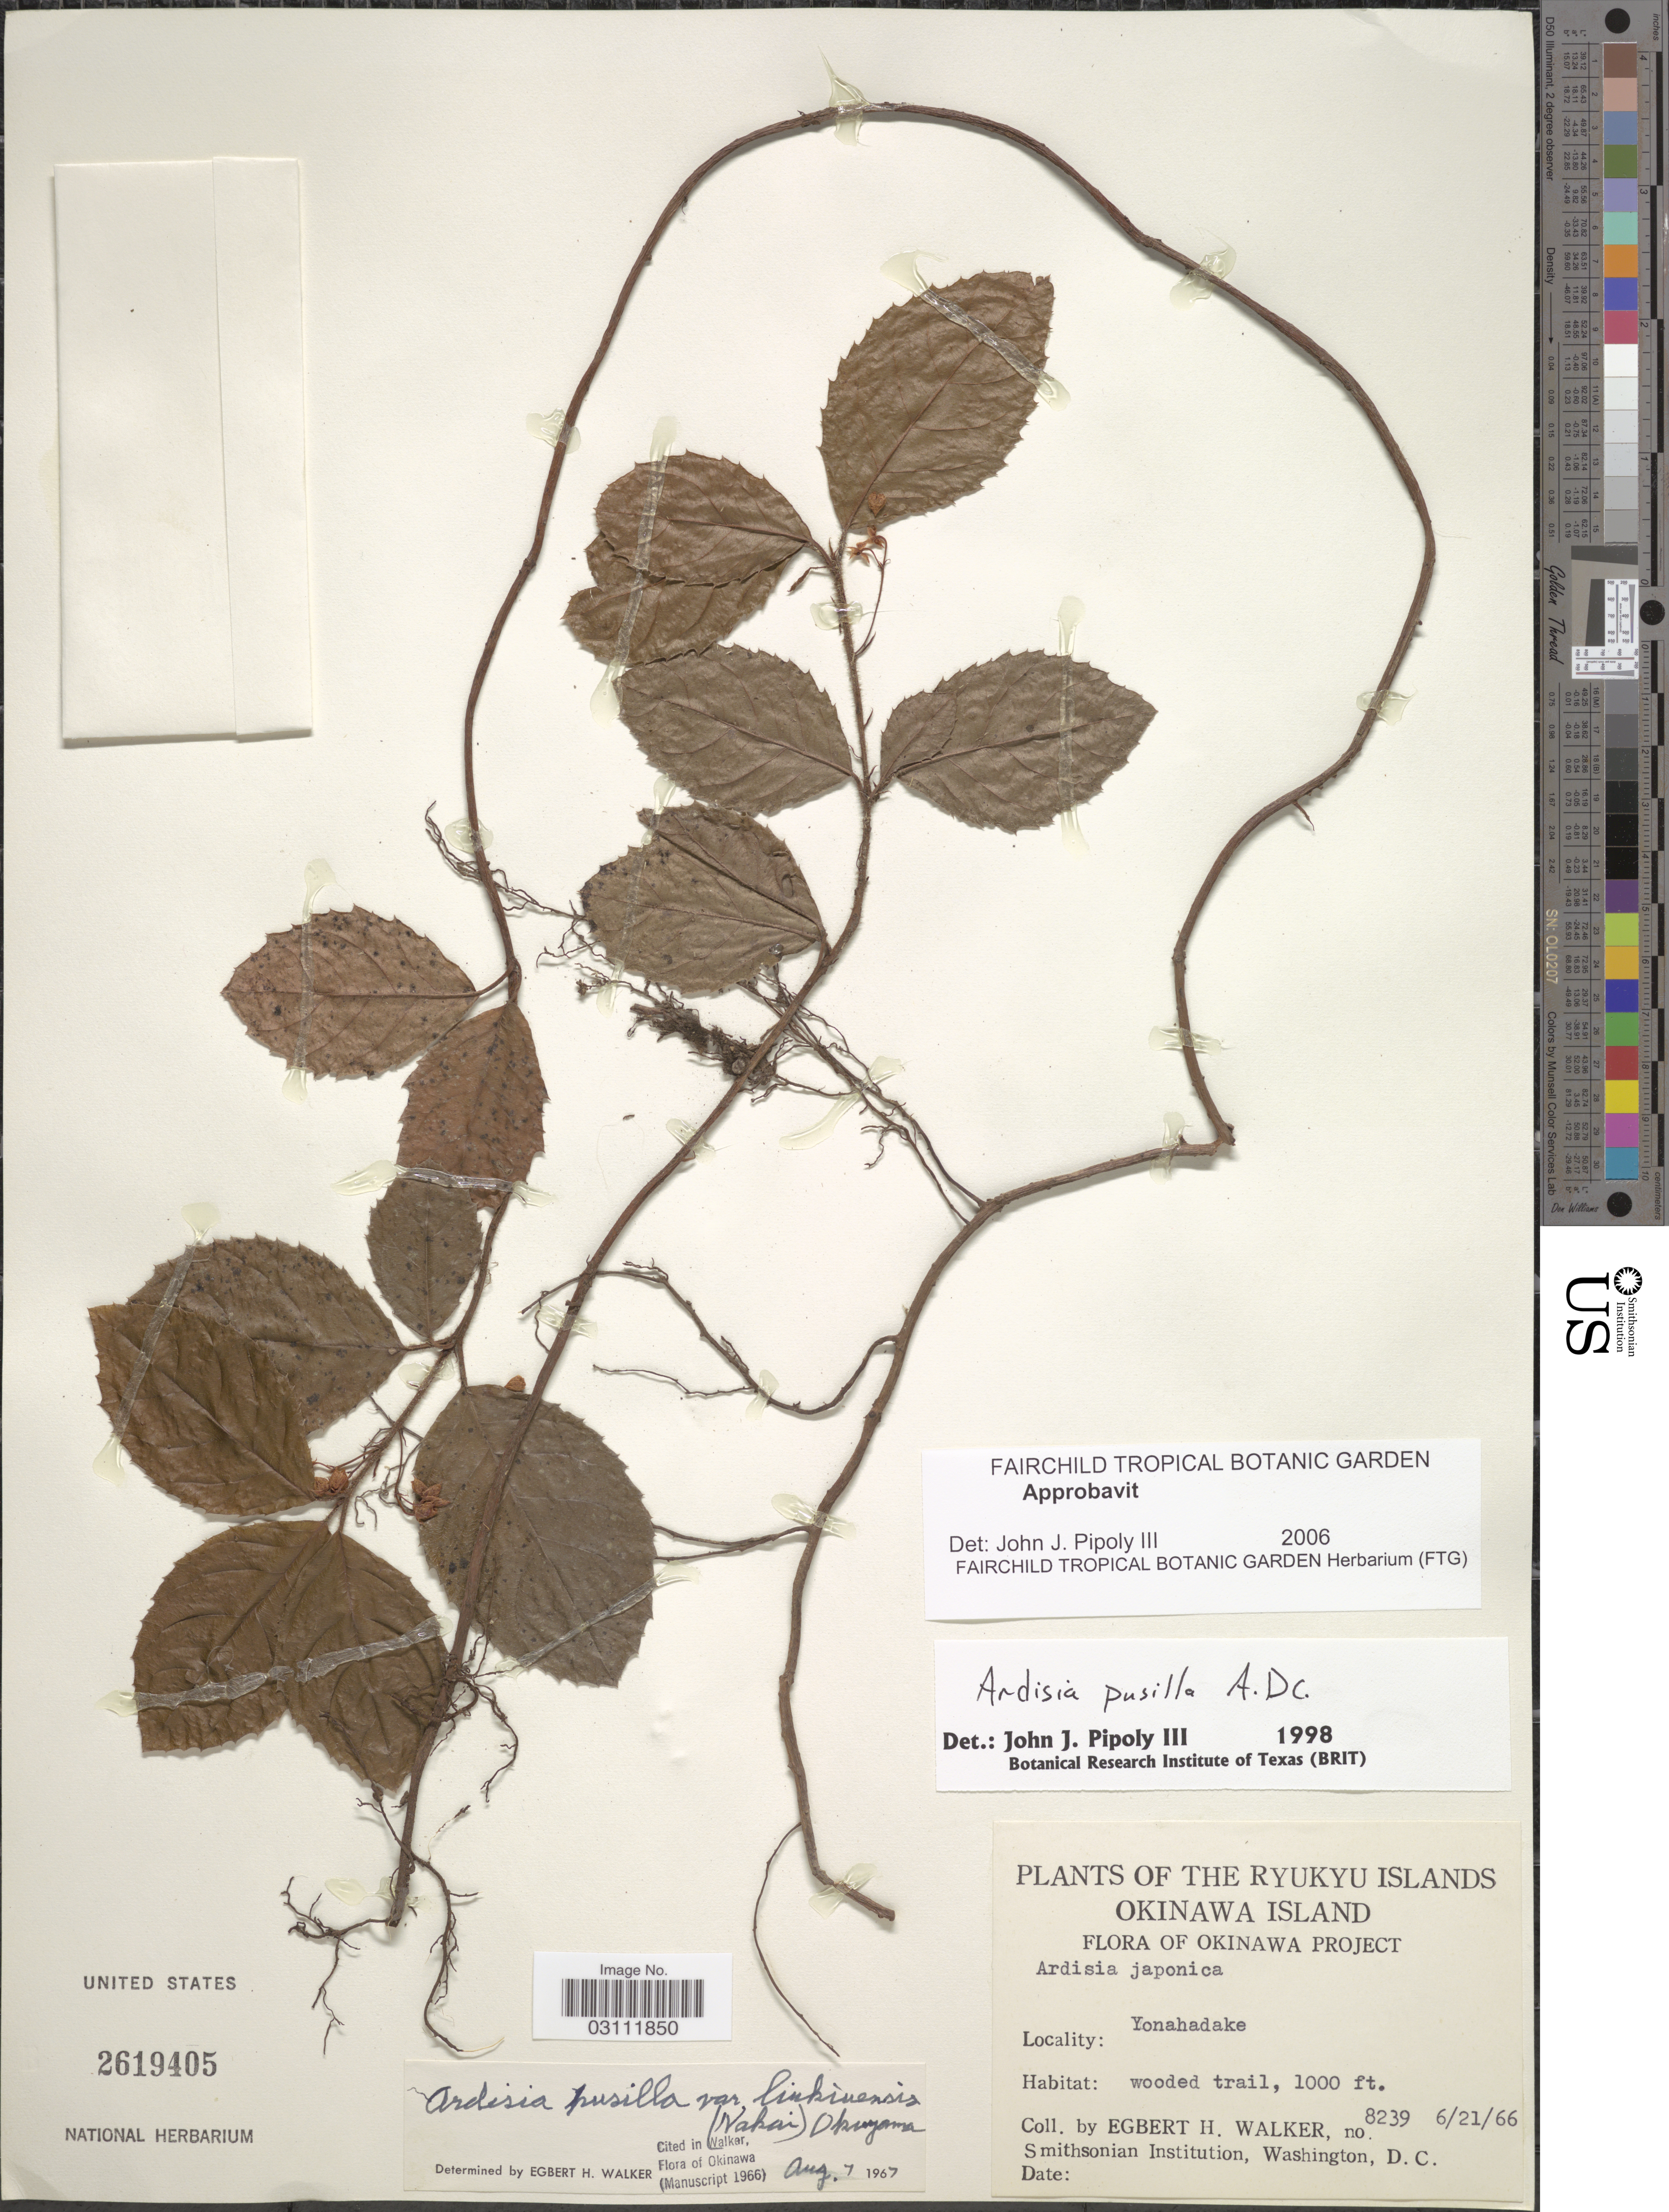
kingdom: Plantae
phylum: Tracheophyta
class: Magnoliopsida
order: Ericales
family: Primulaceae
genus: Ardisia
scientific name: Ardisia pusilla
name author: A. DC.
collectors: E. H. Walker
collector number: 8239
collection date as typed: Transcribed d/m/y: 21/6/66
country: Japan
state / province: Okinawa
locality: Ryukyu Islands. Yonahadake.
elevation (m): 305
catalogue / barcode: US 2619405